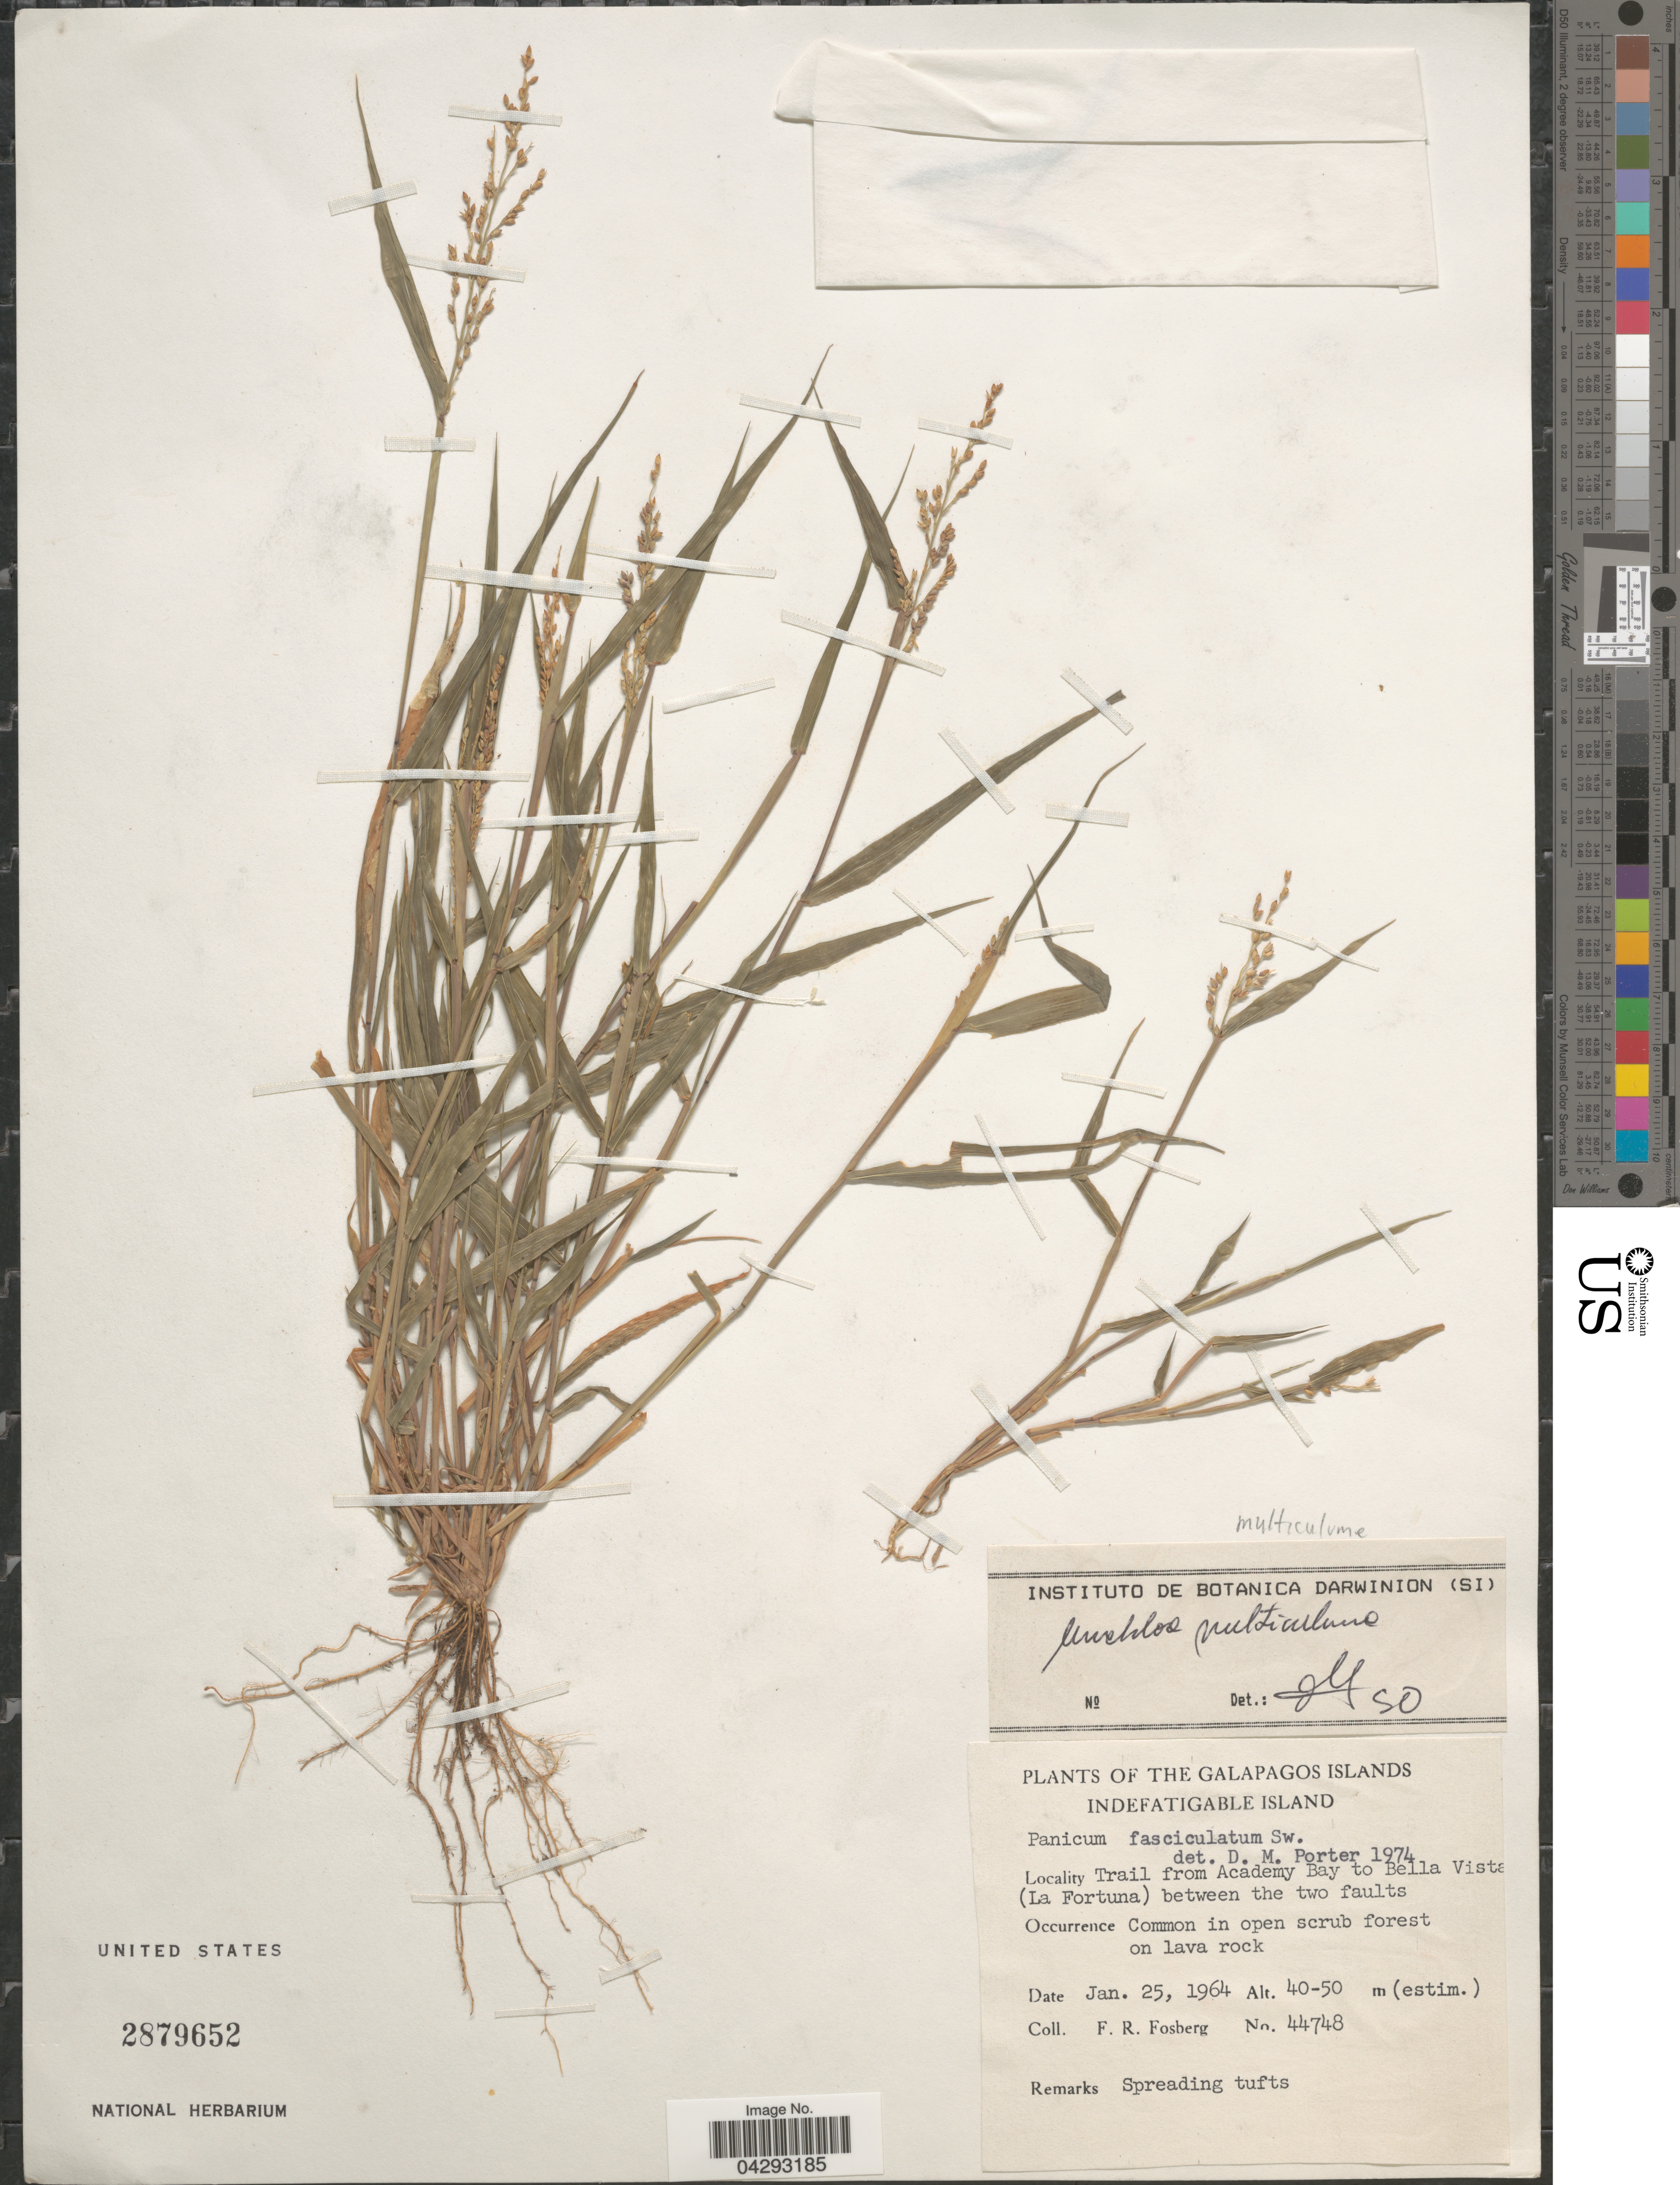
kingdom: Plantae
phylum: Tracheophyta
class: Liliopsida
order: Poales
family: Poaceae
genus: Urochloa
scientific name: Urochloa multiculma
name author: (Andersson) Morrone & Zuloaga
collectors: F. R. Fosberg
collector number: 44748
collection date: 1964-01-25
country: Ecuador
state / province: Colón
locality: Galapagos Islands. Indefatigable Island. Trail from Academy Bay to Bella Vista (La Fortuna) between the two faults. Common in open scrub forest on lava rock.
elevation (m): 40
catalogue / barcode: US 2879652